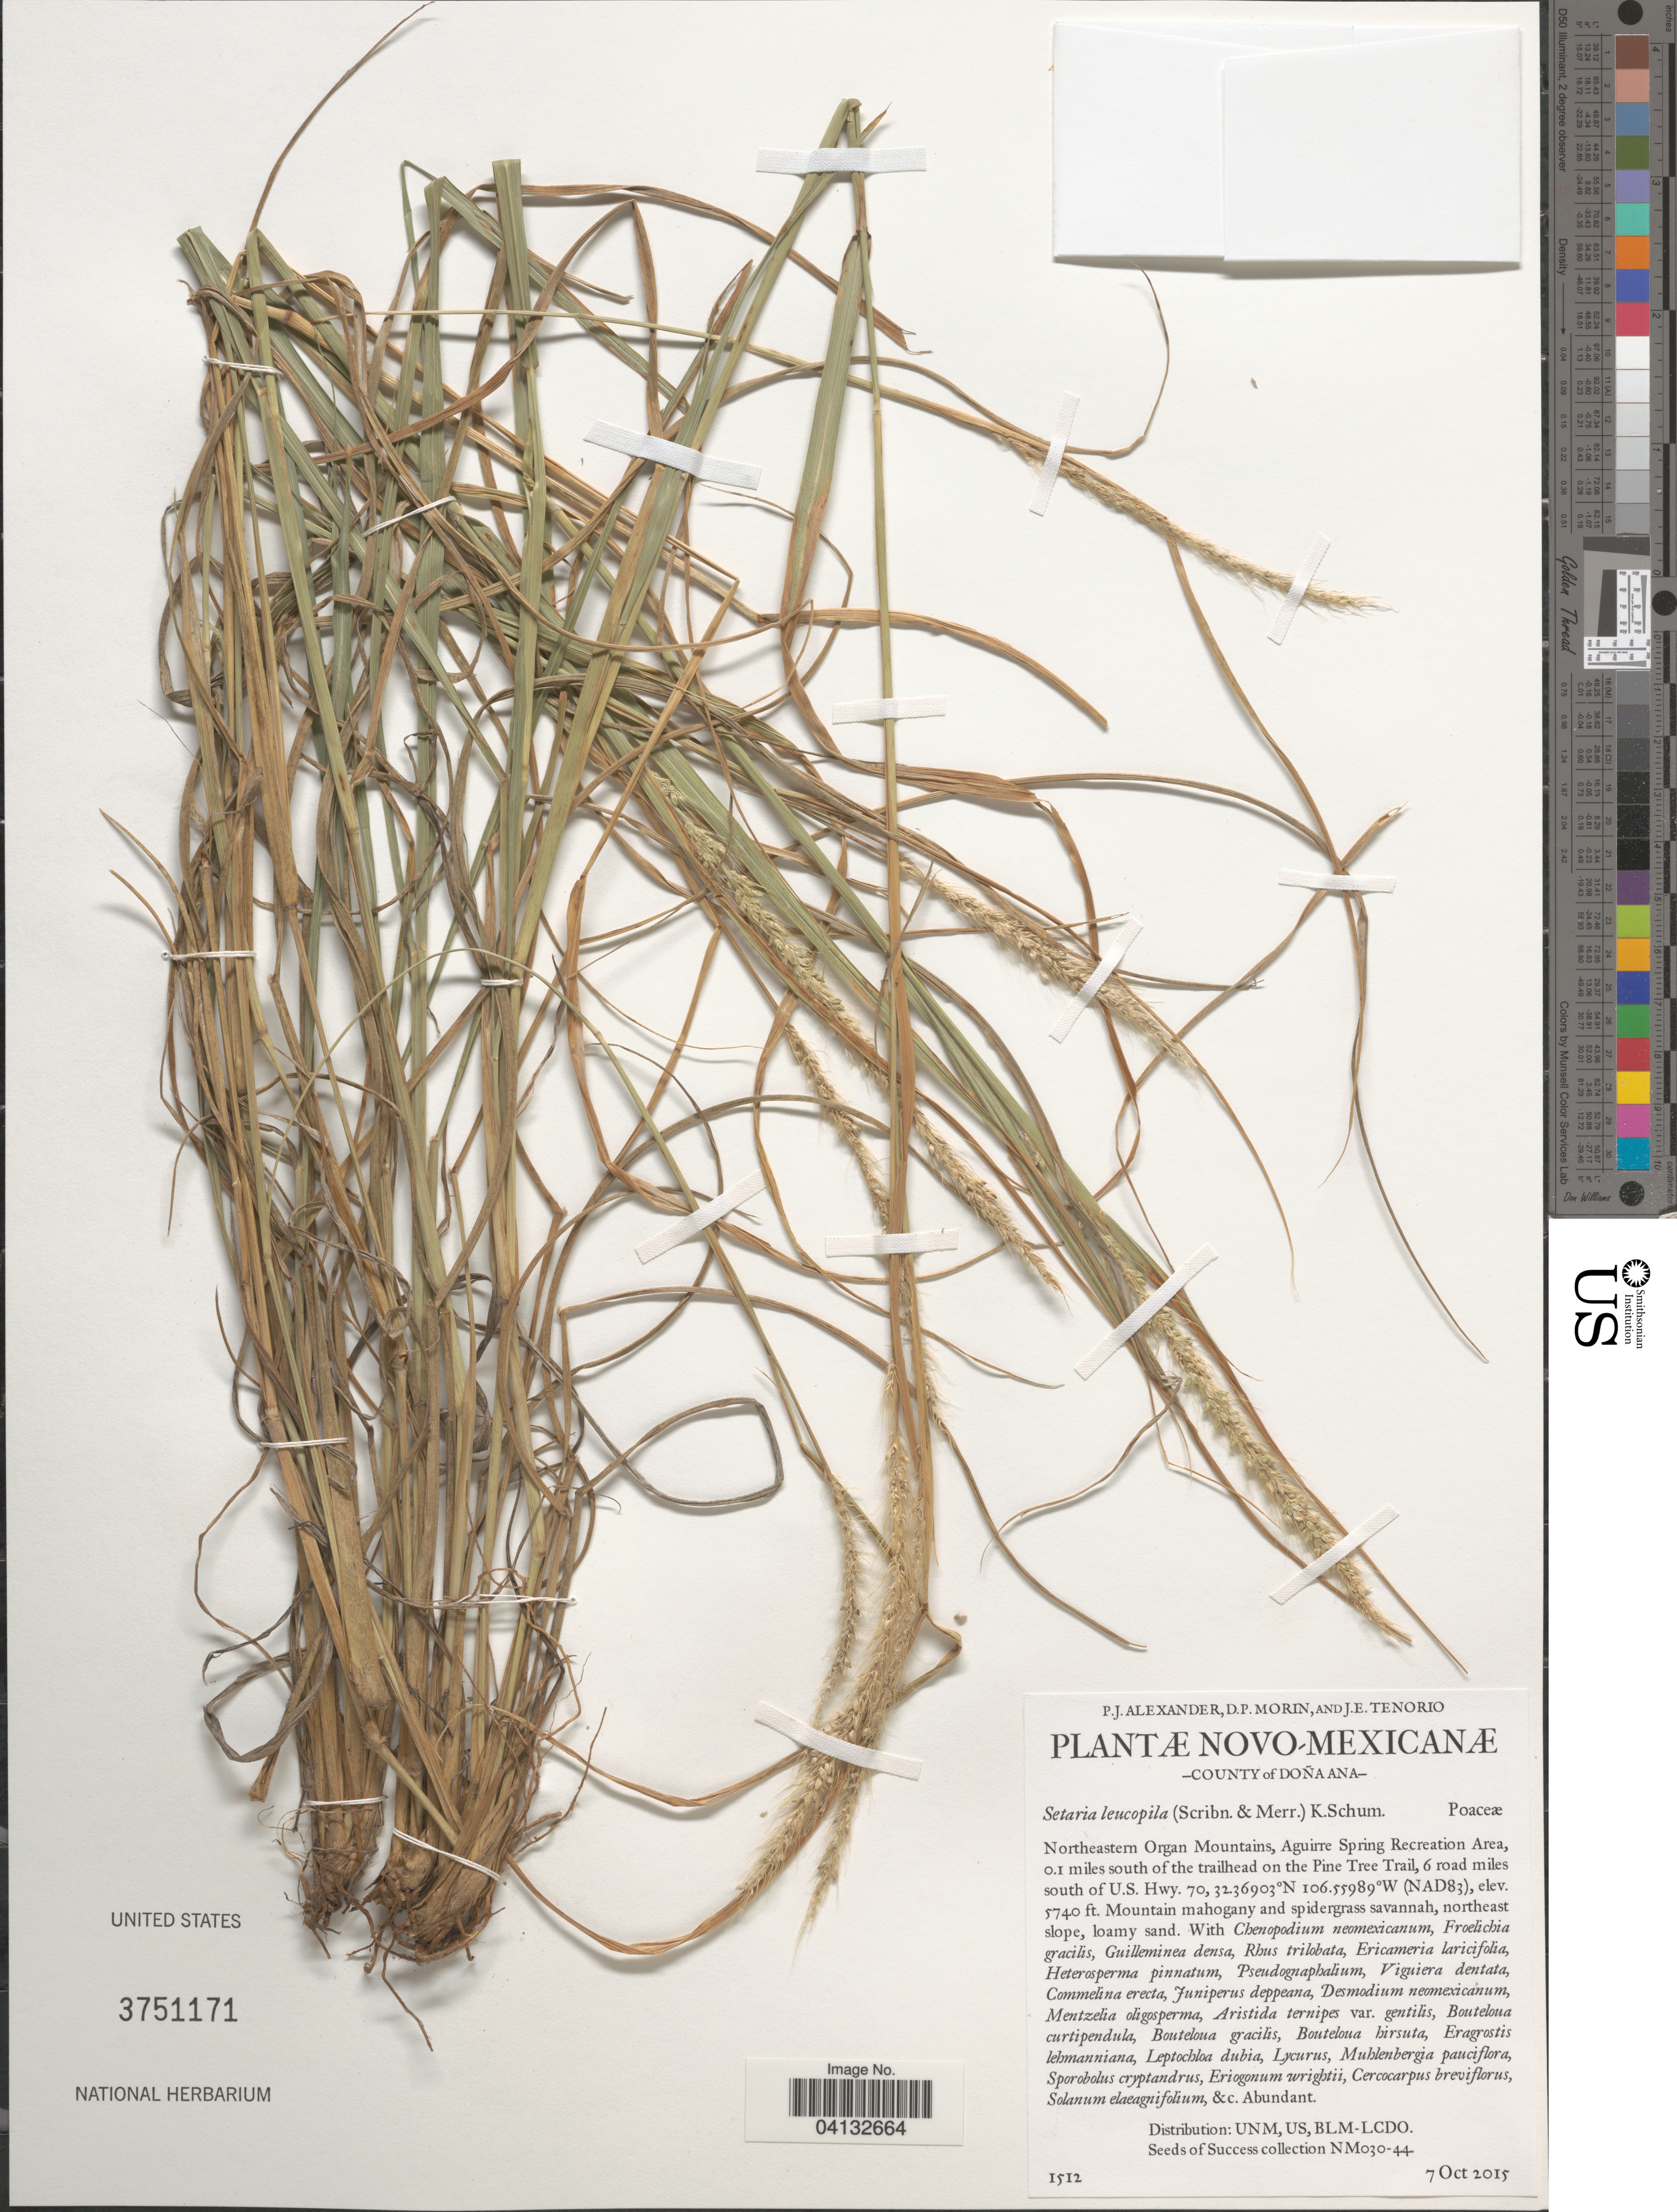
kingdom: Plantae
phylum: Tracheophyta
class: Liliopsida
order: Poales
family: Poaceae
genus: Setaria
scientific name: Setaria leucopila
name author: (Scribn. & Merr.) K. Schum.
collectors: P. Alexander, D. Morin & J. Tenorio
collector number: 1512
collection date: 2015-10-07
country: United States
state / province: New Mexico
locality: County of Doña Ana. Northeastern Organ Mountains, Aguirre Spring Recreation Area, 0.1 miles south of the trailhead on the Pine Tree Trail, 6 road miles south of U. S. Hwy. 70.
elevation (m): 1750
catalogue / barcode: US 3751171